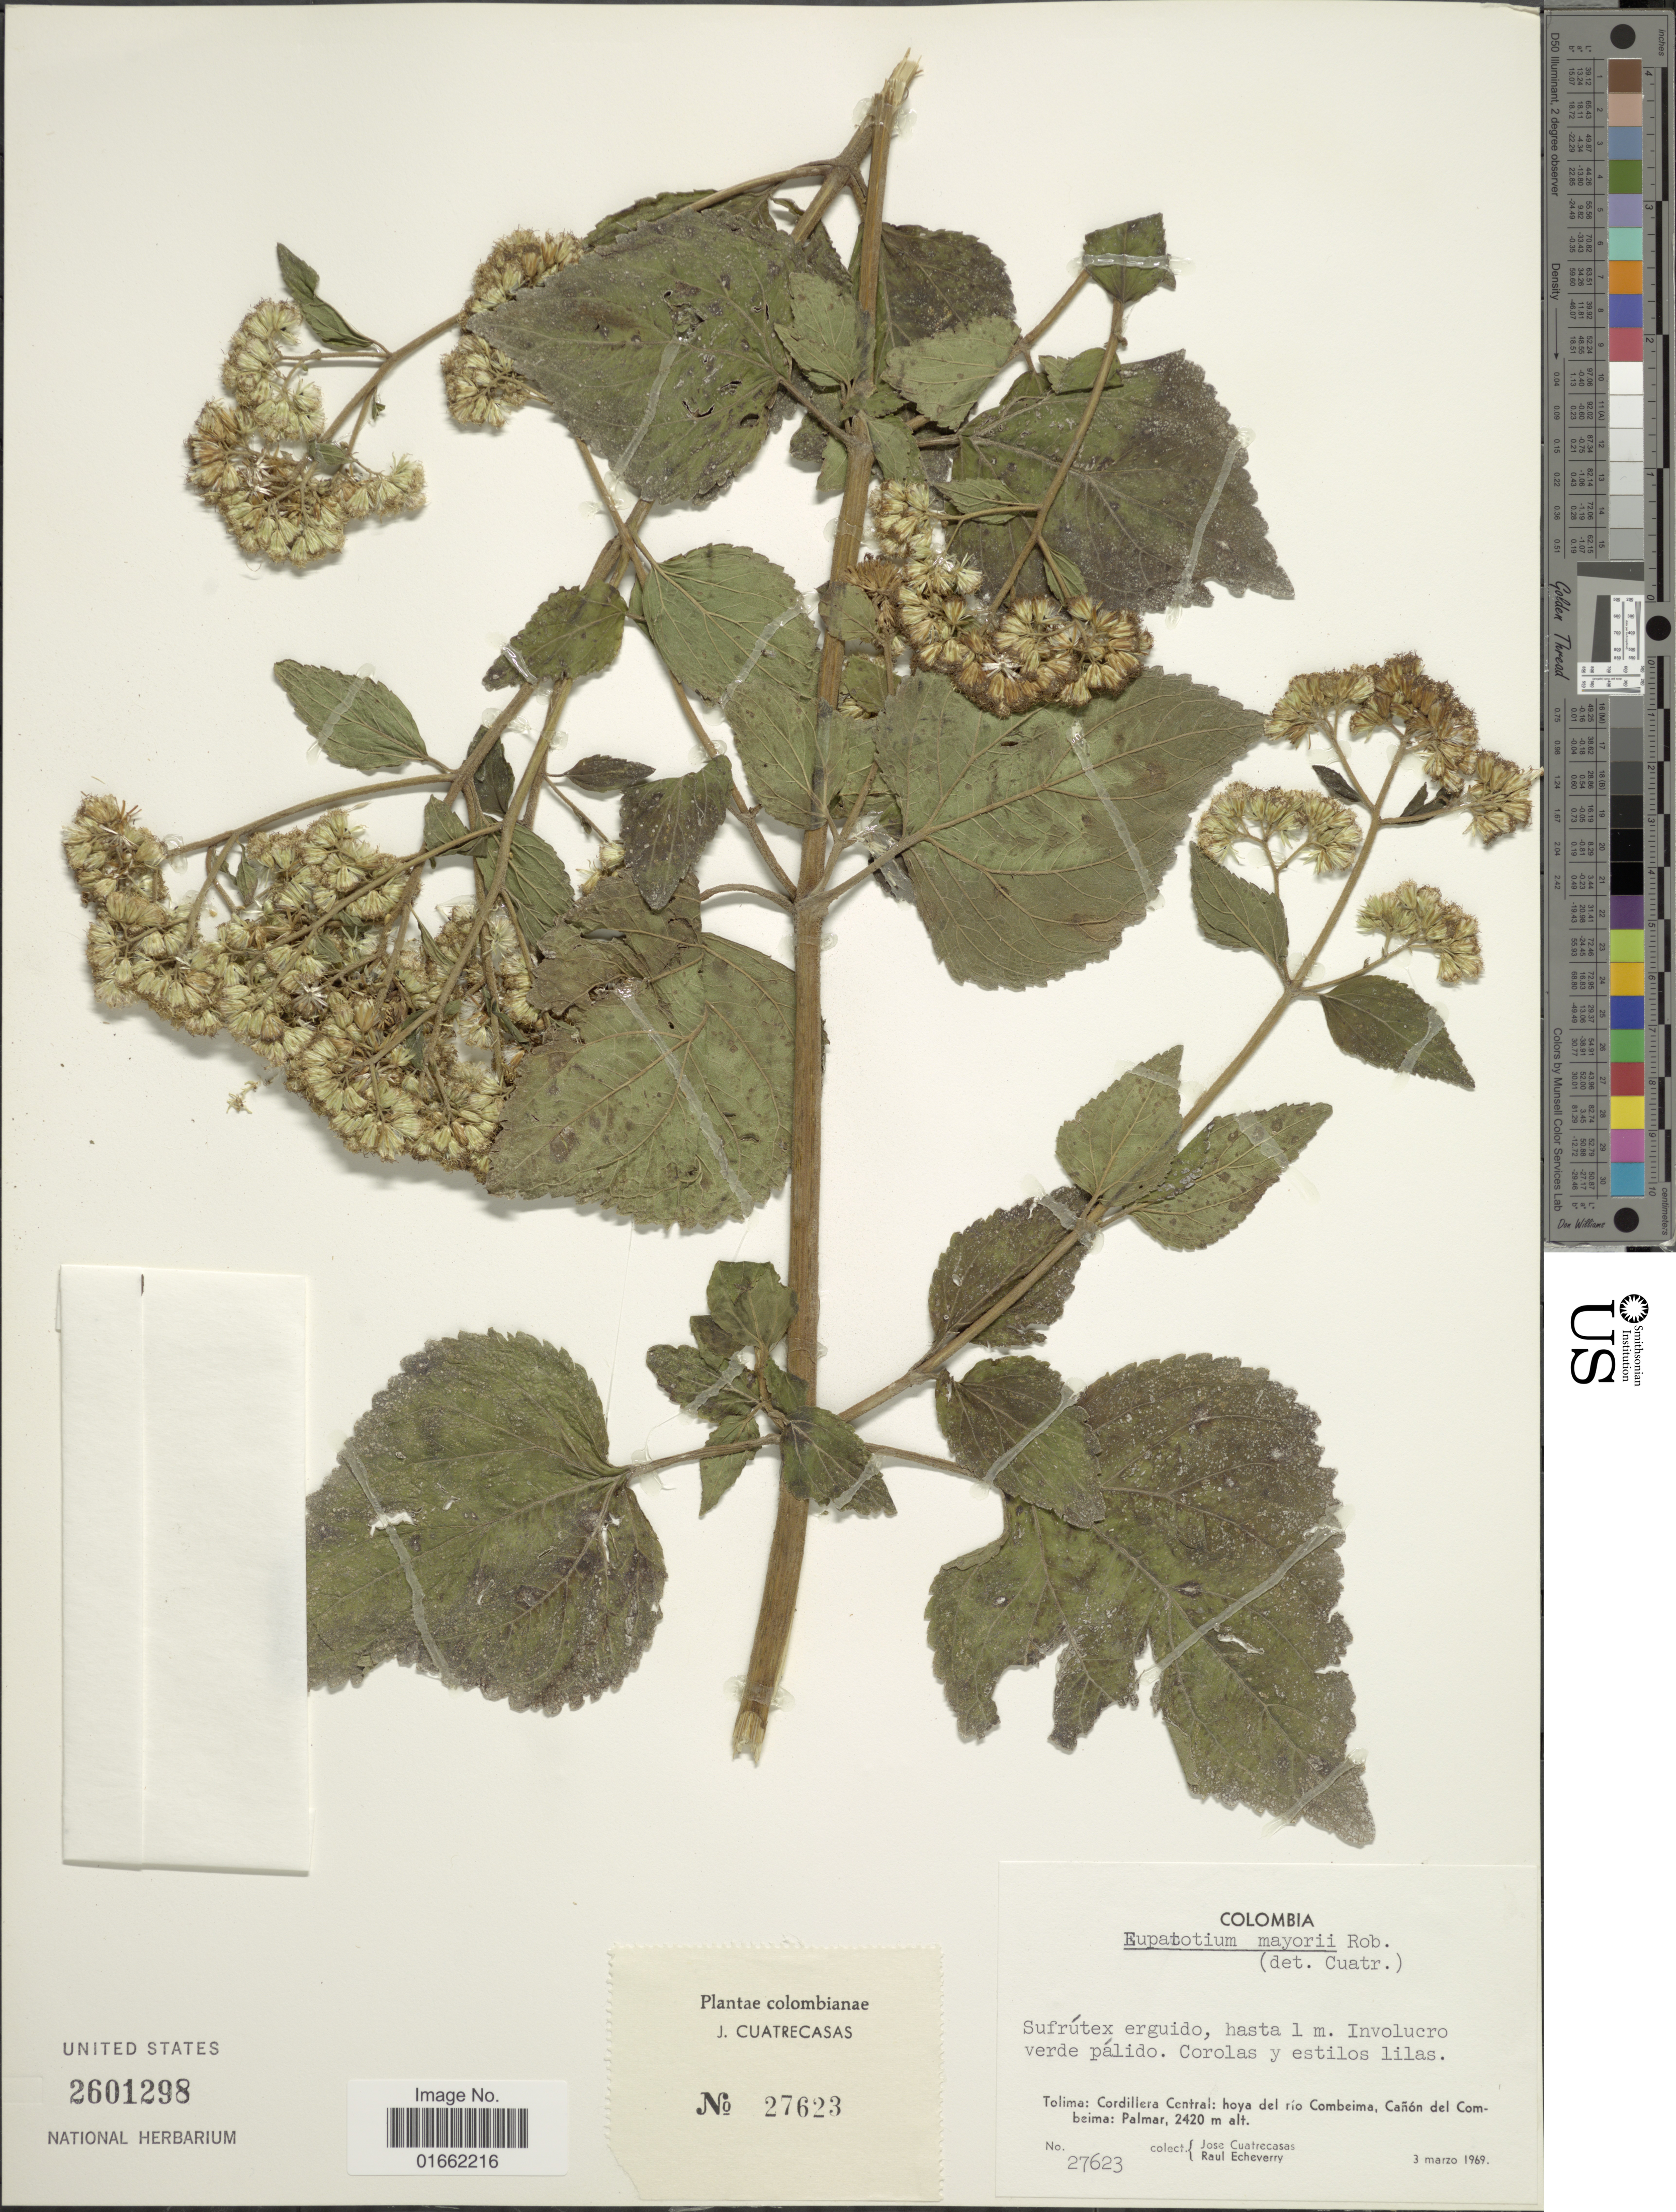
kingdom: Plantae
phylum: Tracheophyta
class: Magnoliopsida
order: Asterales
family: Asteraceae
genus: Fleischmannia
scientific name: Fleischmannia mayorii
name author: (B.L. Rob.) R.M. King & H. Rob.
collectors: J. Cuatrecasas & R. Echeverry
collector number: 27623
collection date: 1969-03-03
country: Colombia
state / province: Tolima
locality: Tolima: Cordillera Central: hoya del rio Combeima, Cañón del Combeima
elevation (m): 2420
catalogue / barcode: US 2601298